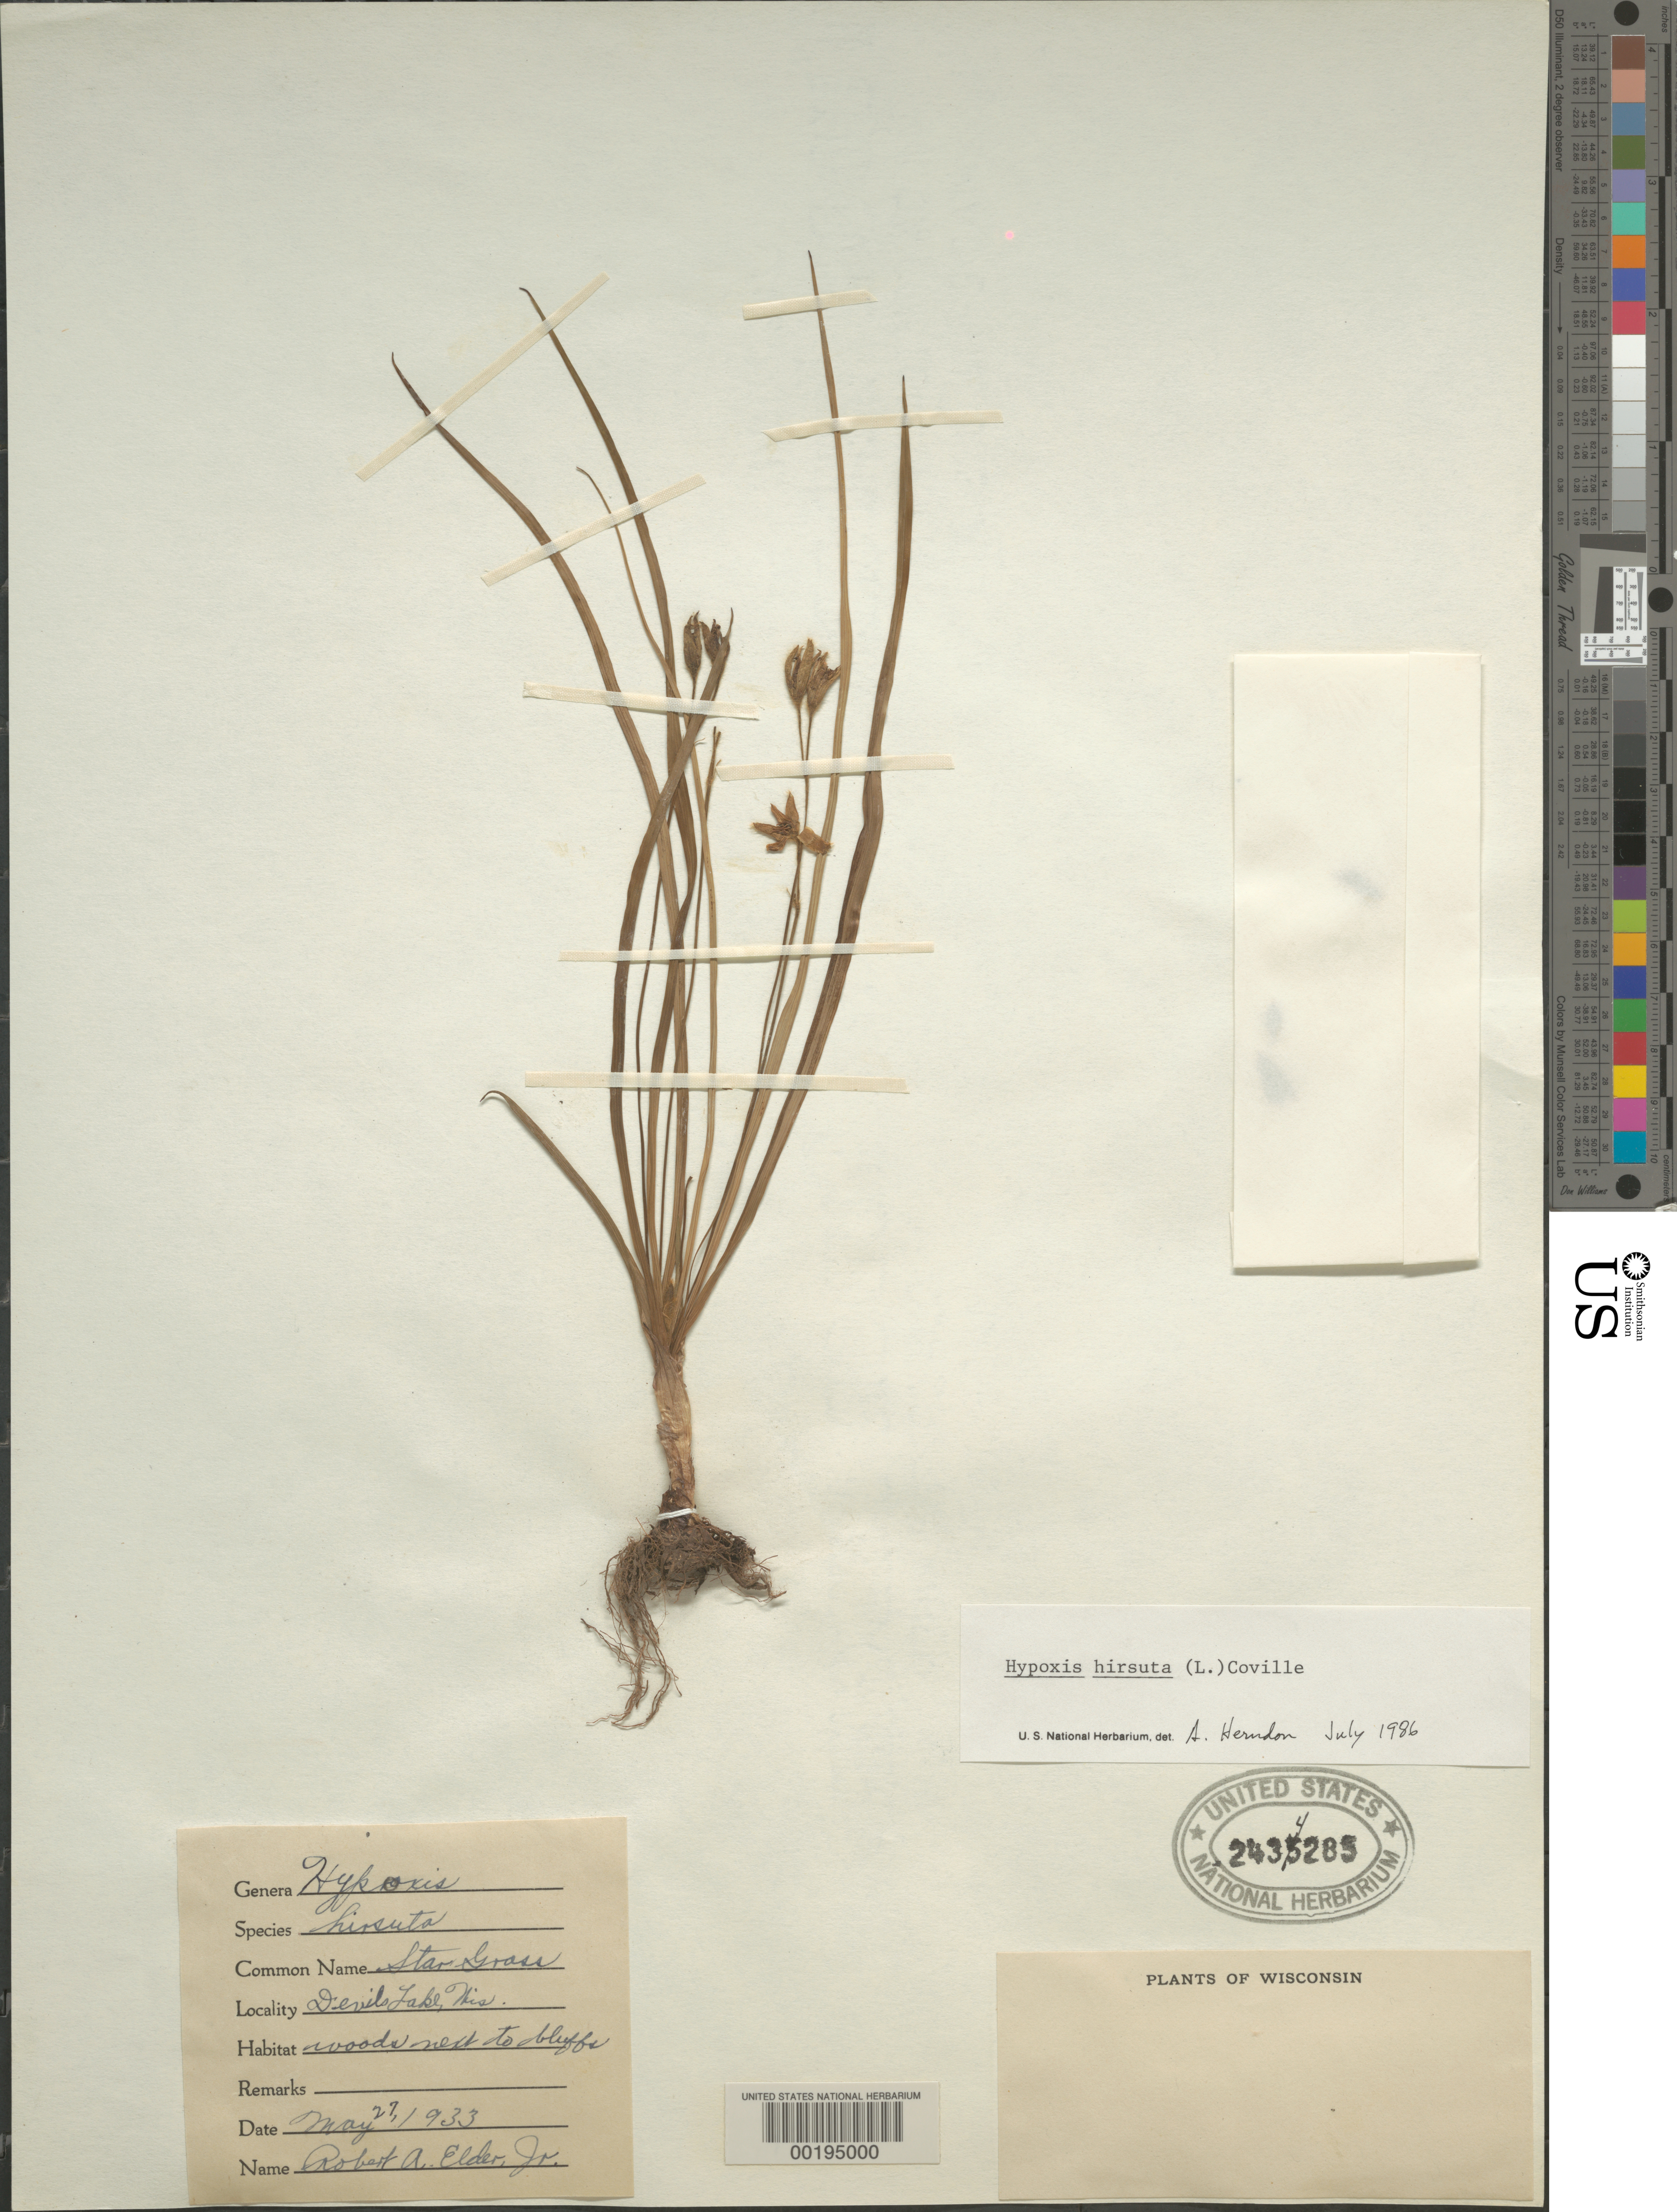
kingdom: Plantae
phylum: Tracheophyta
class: Liliopsida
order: Asparagales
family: Hypoxidaceae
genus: Hypoxis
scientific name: Hypoxis hirsuta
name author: (L.) Coville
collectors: R. Elder Jr.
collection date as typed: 27 May 1933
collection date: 1933-05-27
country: United States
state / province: Wisconsin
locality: Devils lake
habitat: Woods next to bluffs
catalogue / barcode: US 2434285